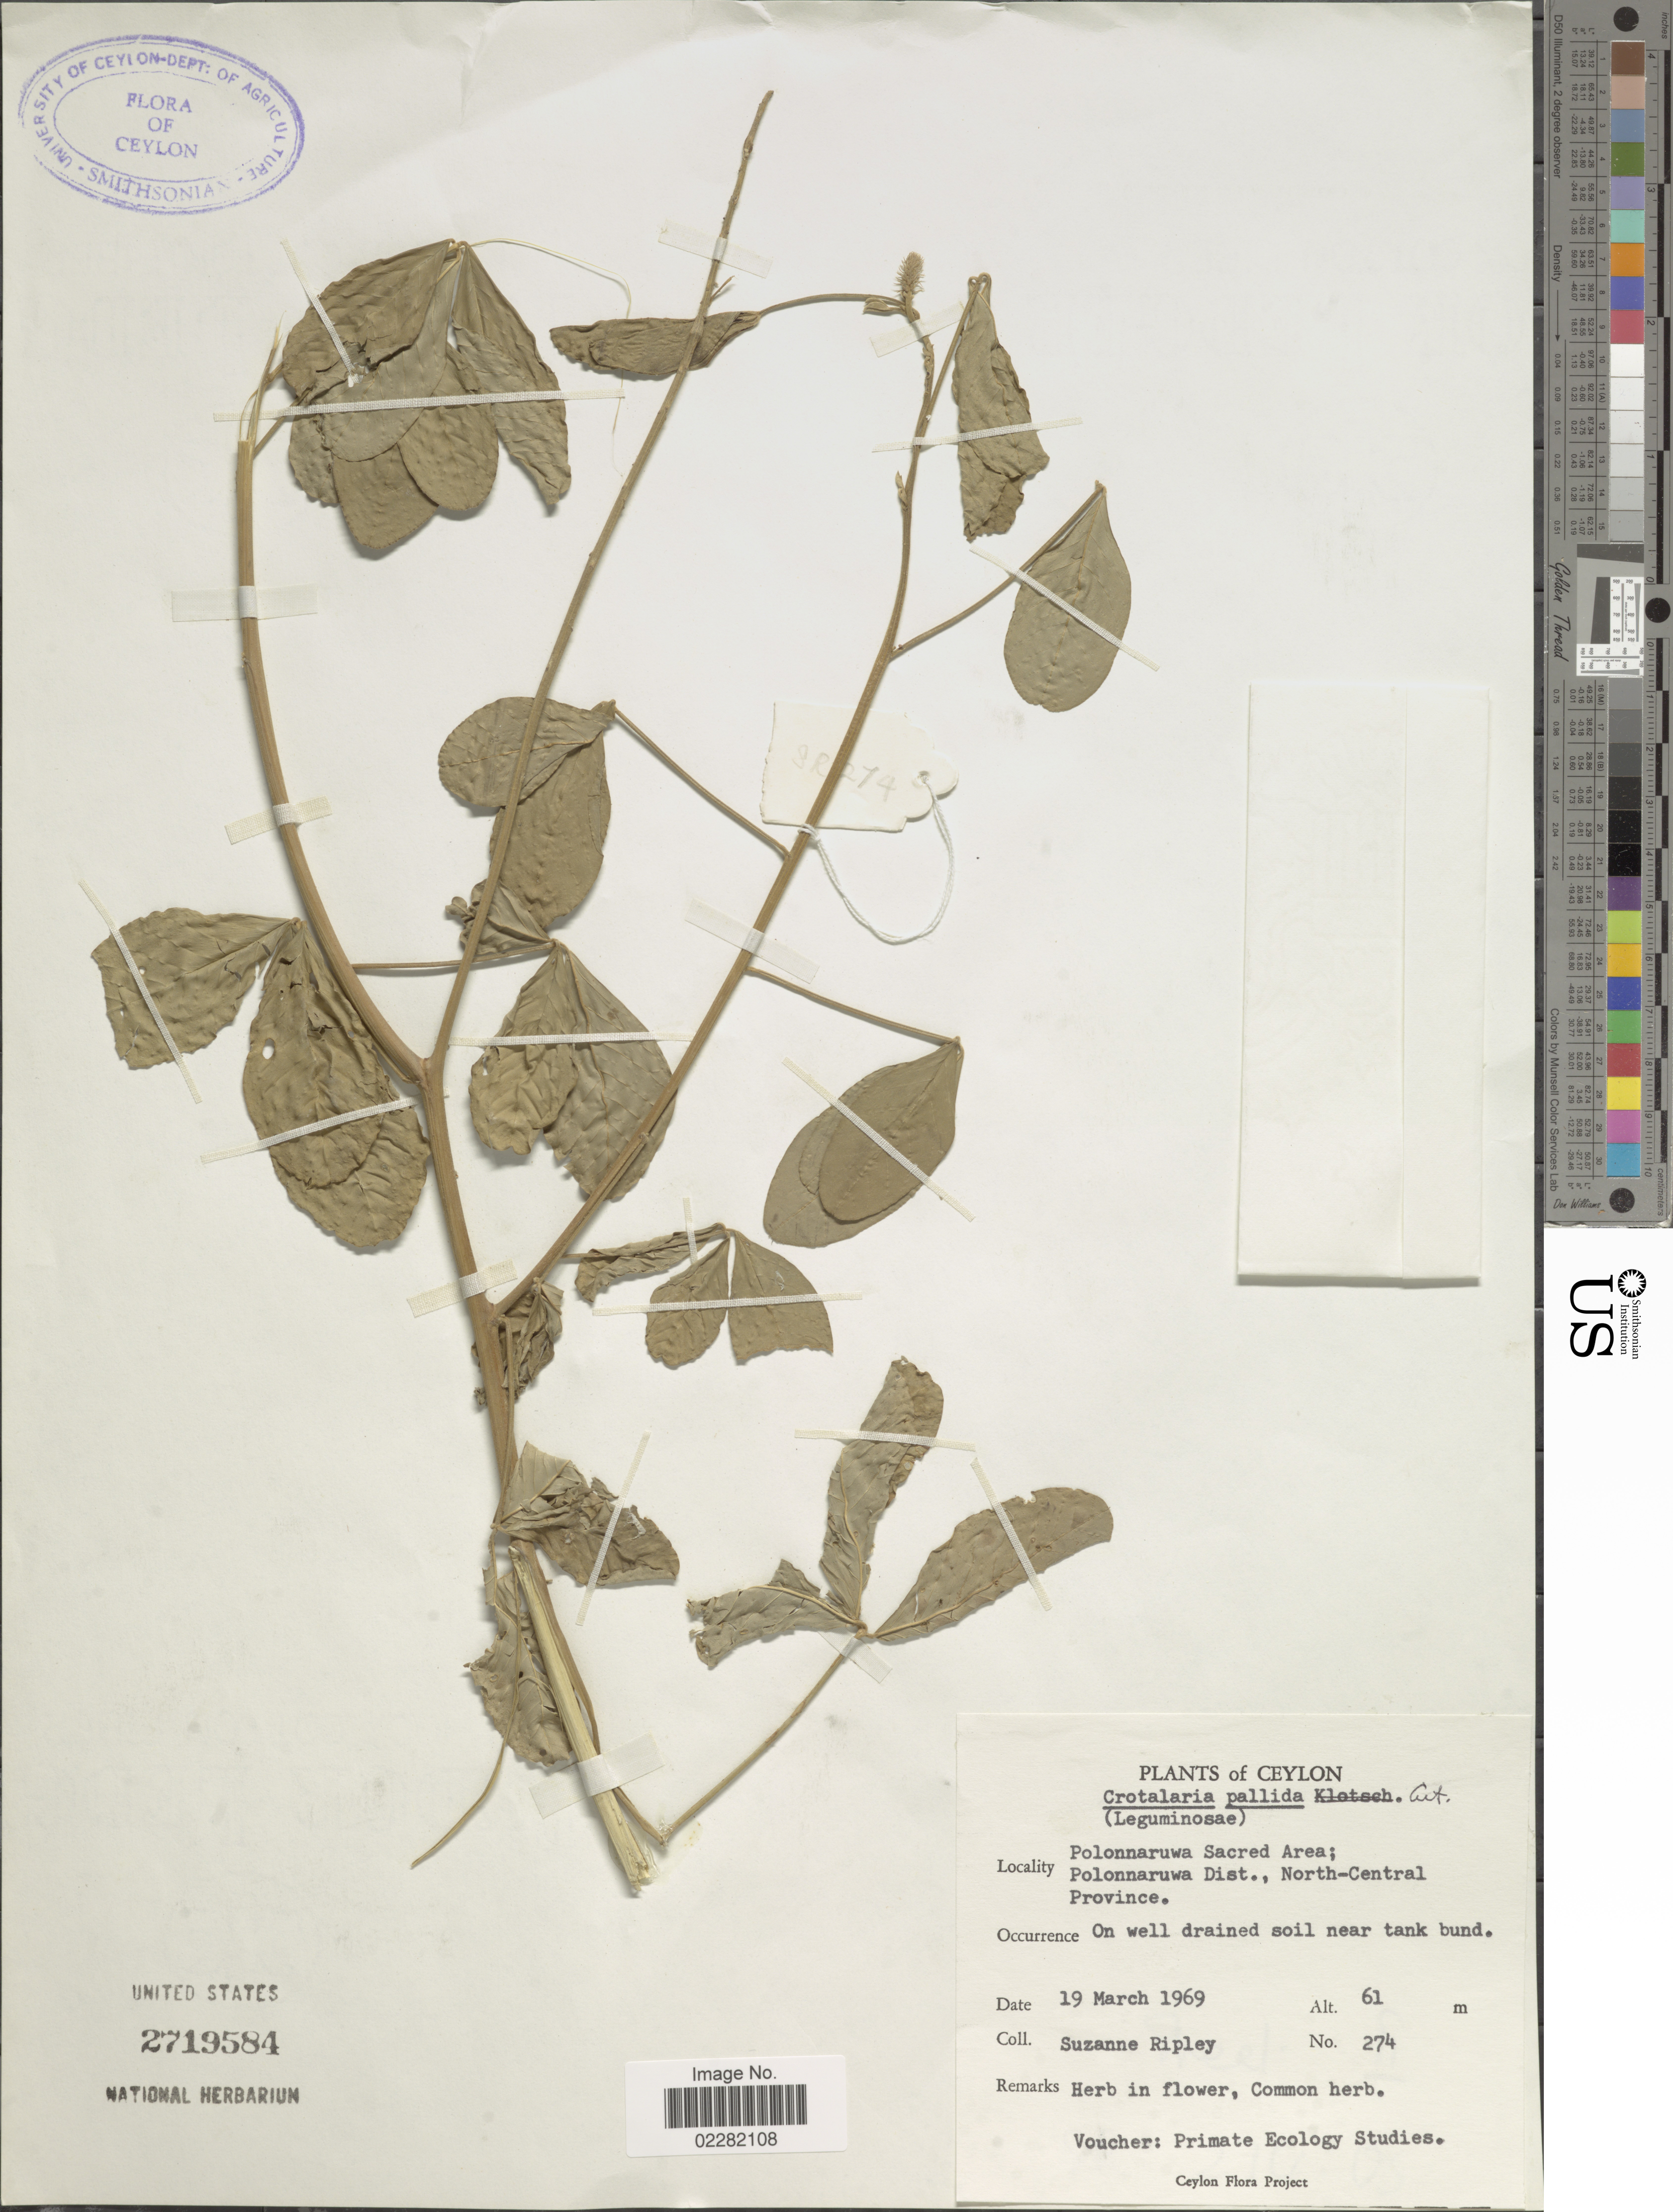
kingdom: Plantae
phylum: Tracheophyta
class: Magnoliopsida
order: Fabales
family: Fabaceae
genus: Crotalaria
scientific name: Crotalaria pallida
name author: Aiton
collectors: S. Ripley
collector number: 274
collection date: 1969-03-19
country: Sri Lanka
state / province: North Central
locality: Ceylon. Polonnaruwa Sacred Area; Polonnaruwa Dist.,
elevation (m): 61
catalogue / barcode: US 2719584